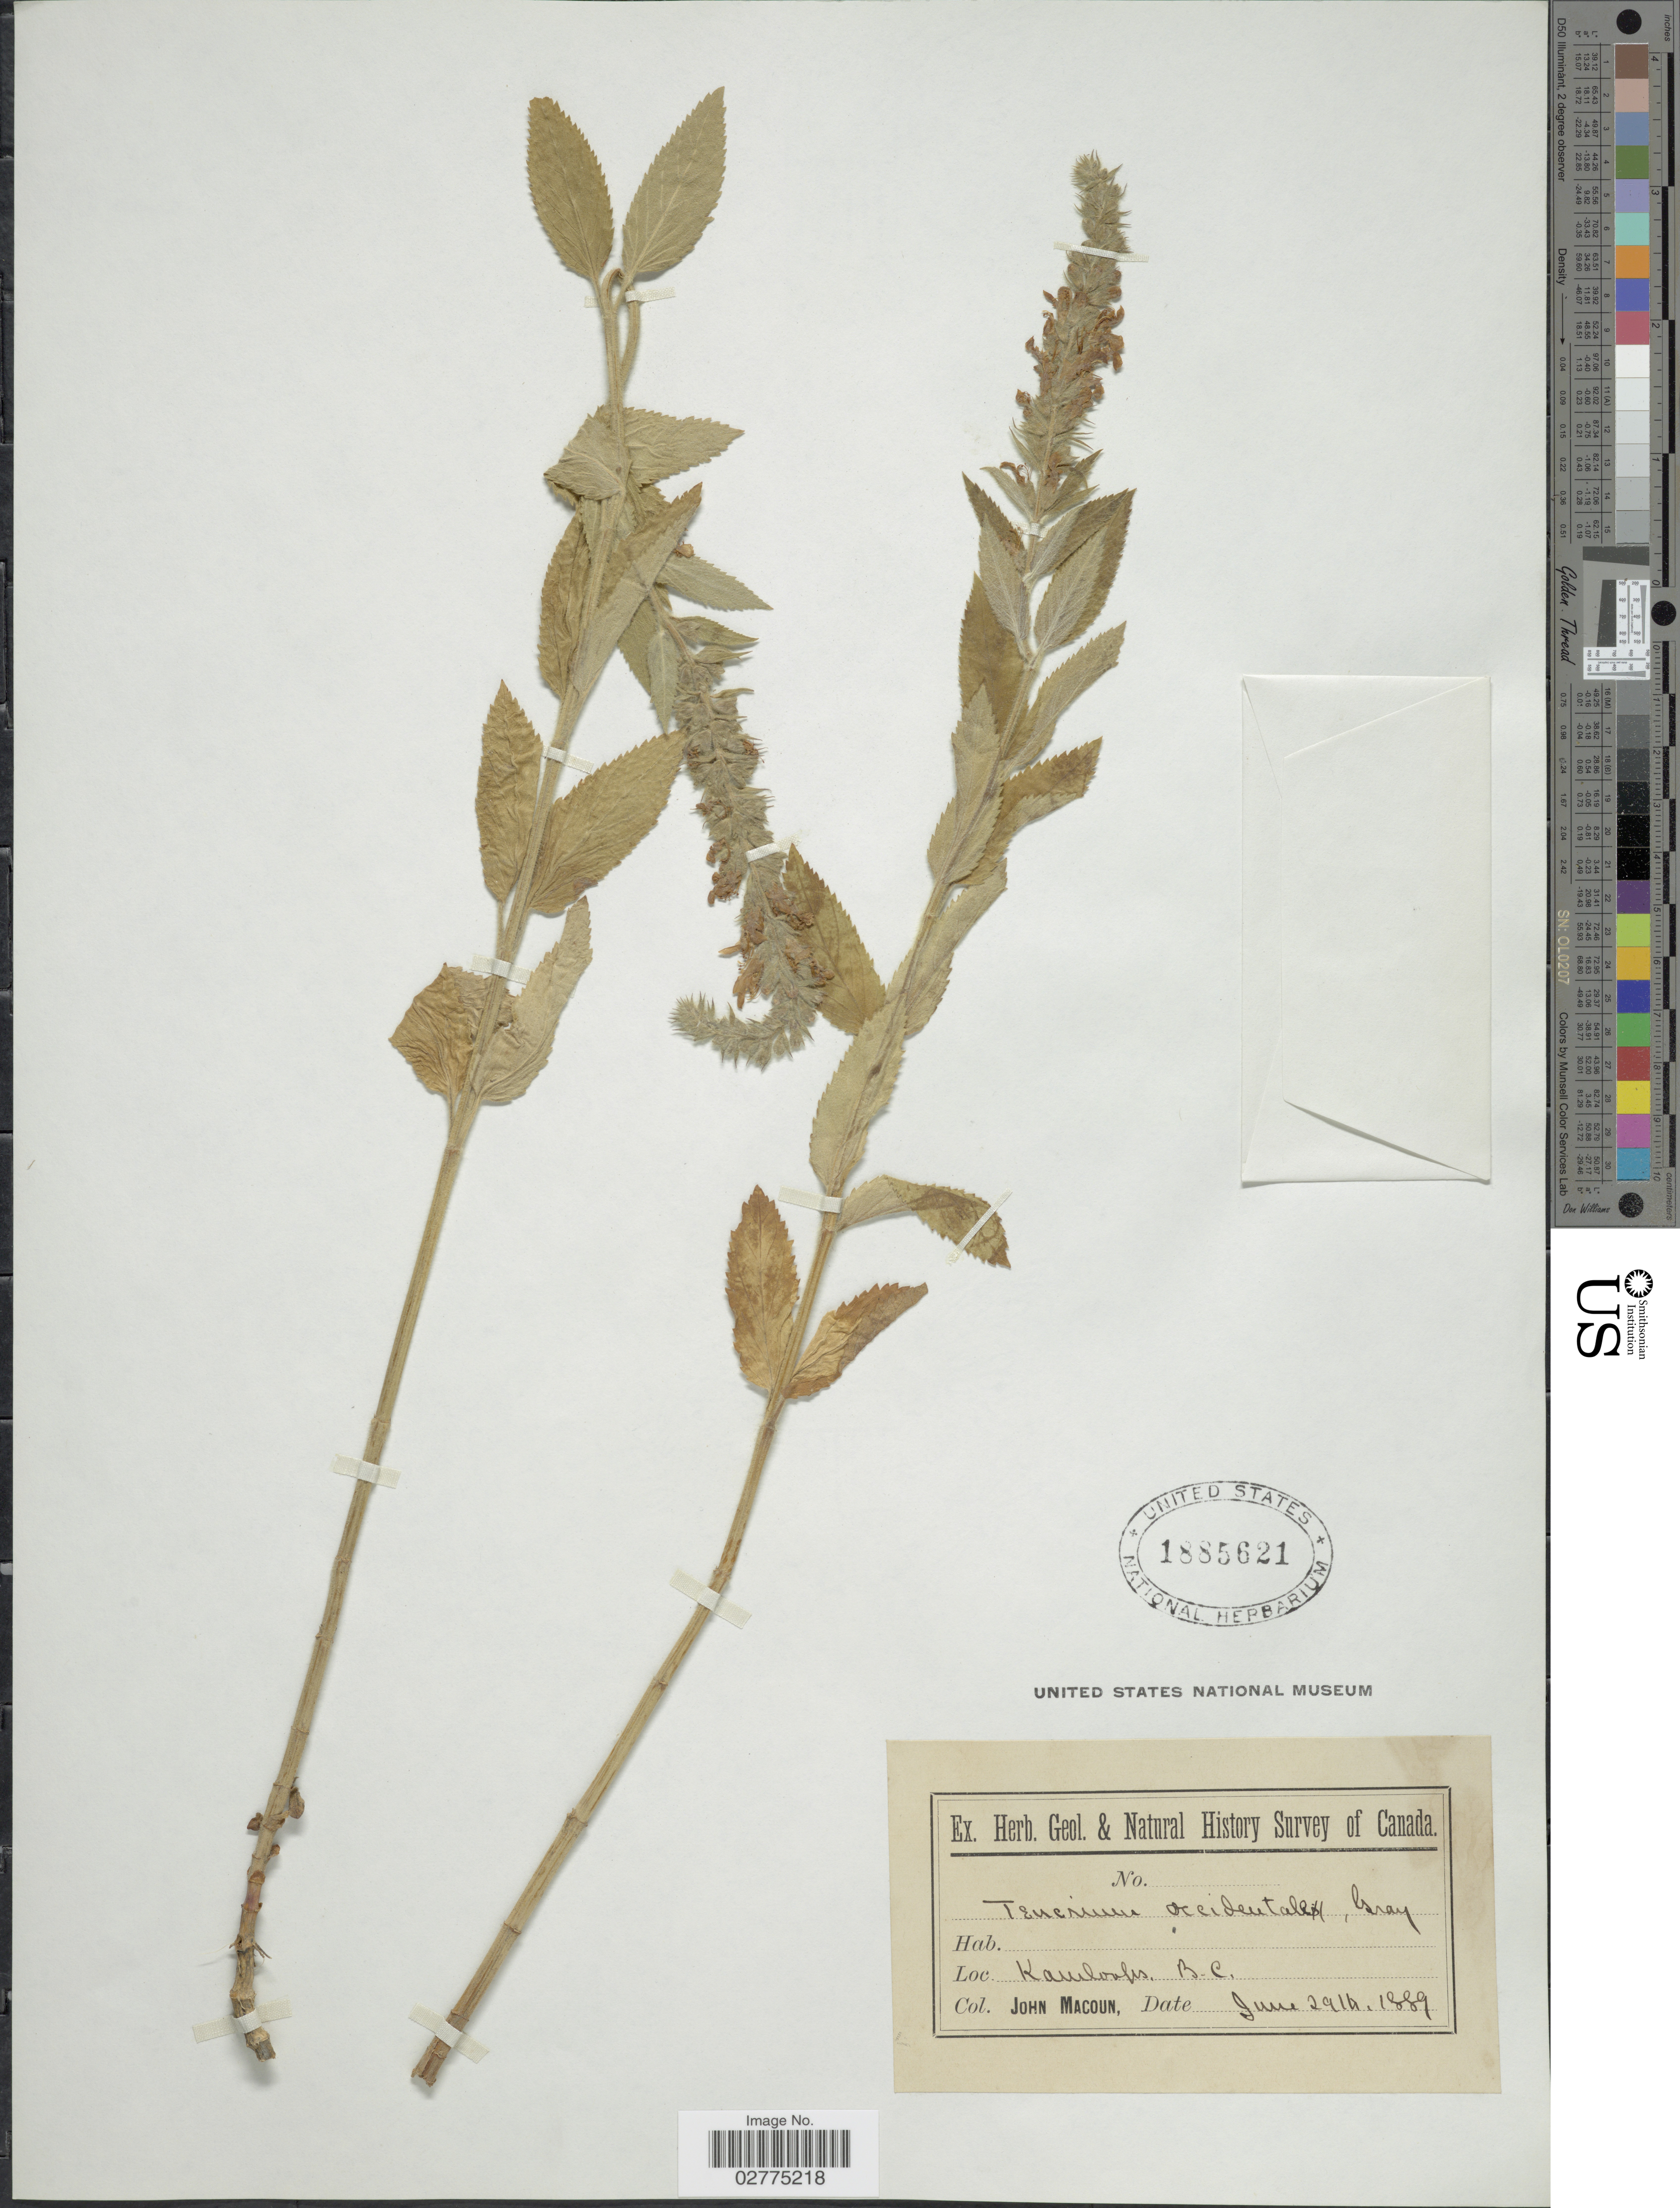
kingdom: Plantae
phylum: Tracheophyta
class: Magnoliopsida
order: Lamiales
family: Lamiaceae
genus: Teucrium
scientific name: Teucrium canadense var. occidentale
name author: (A. Gray) E. M. McClint. & Epling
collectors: J. Macoun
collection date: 1889-06-29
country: Canada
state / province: British Columbia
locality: Kamloops, B.C.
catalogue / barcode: US 1885621